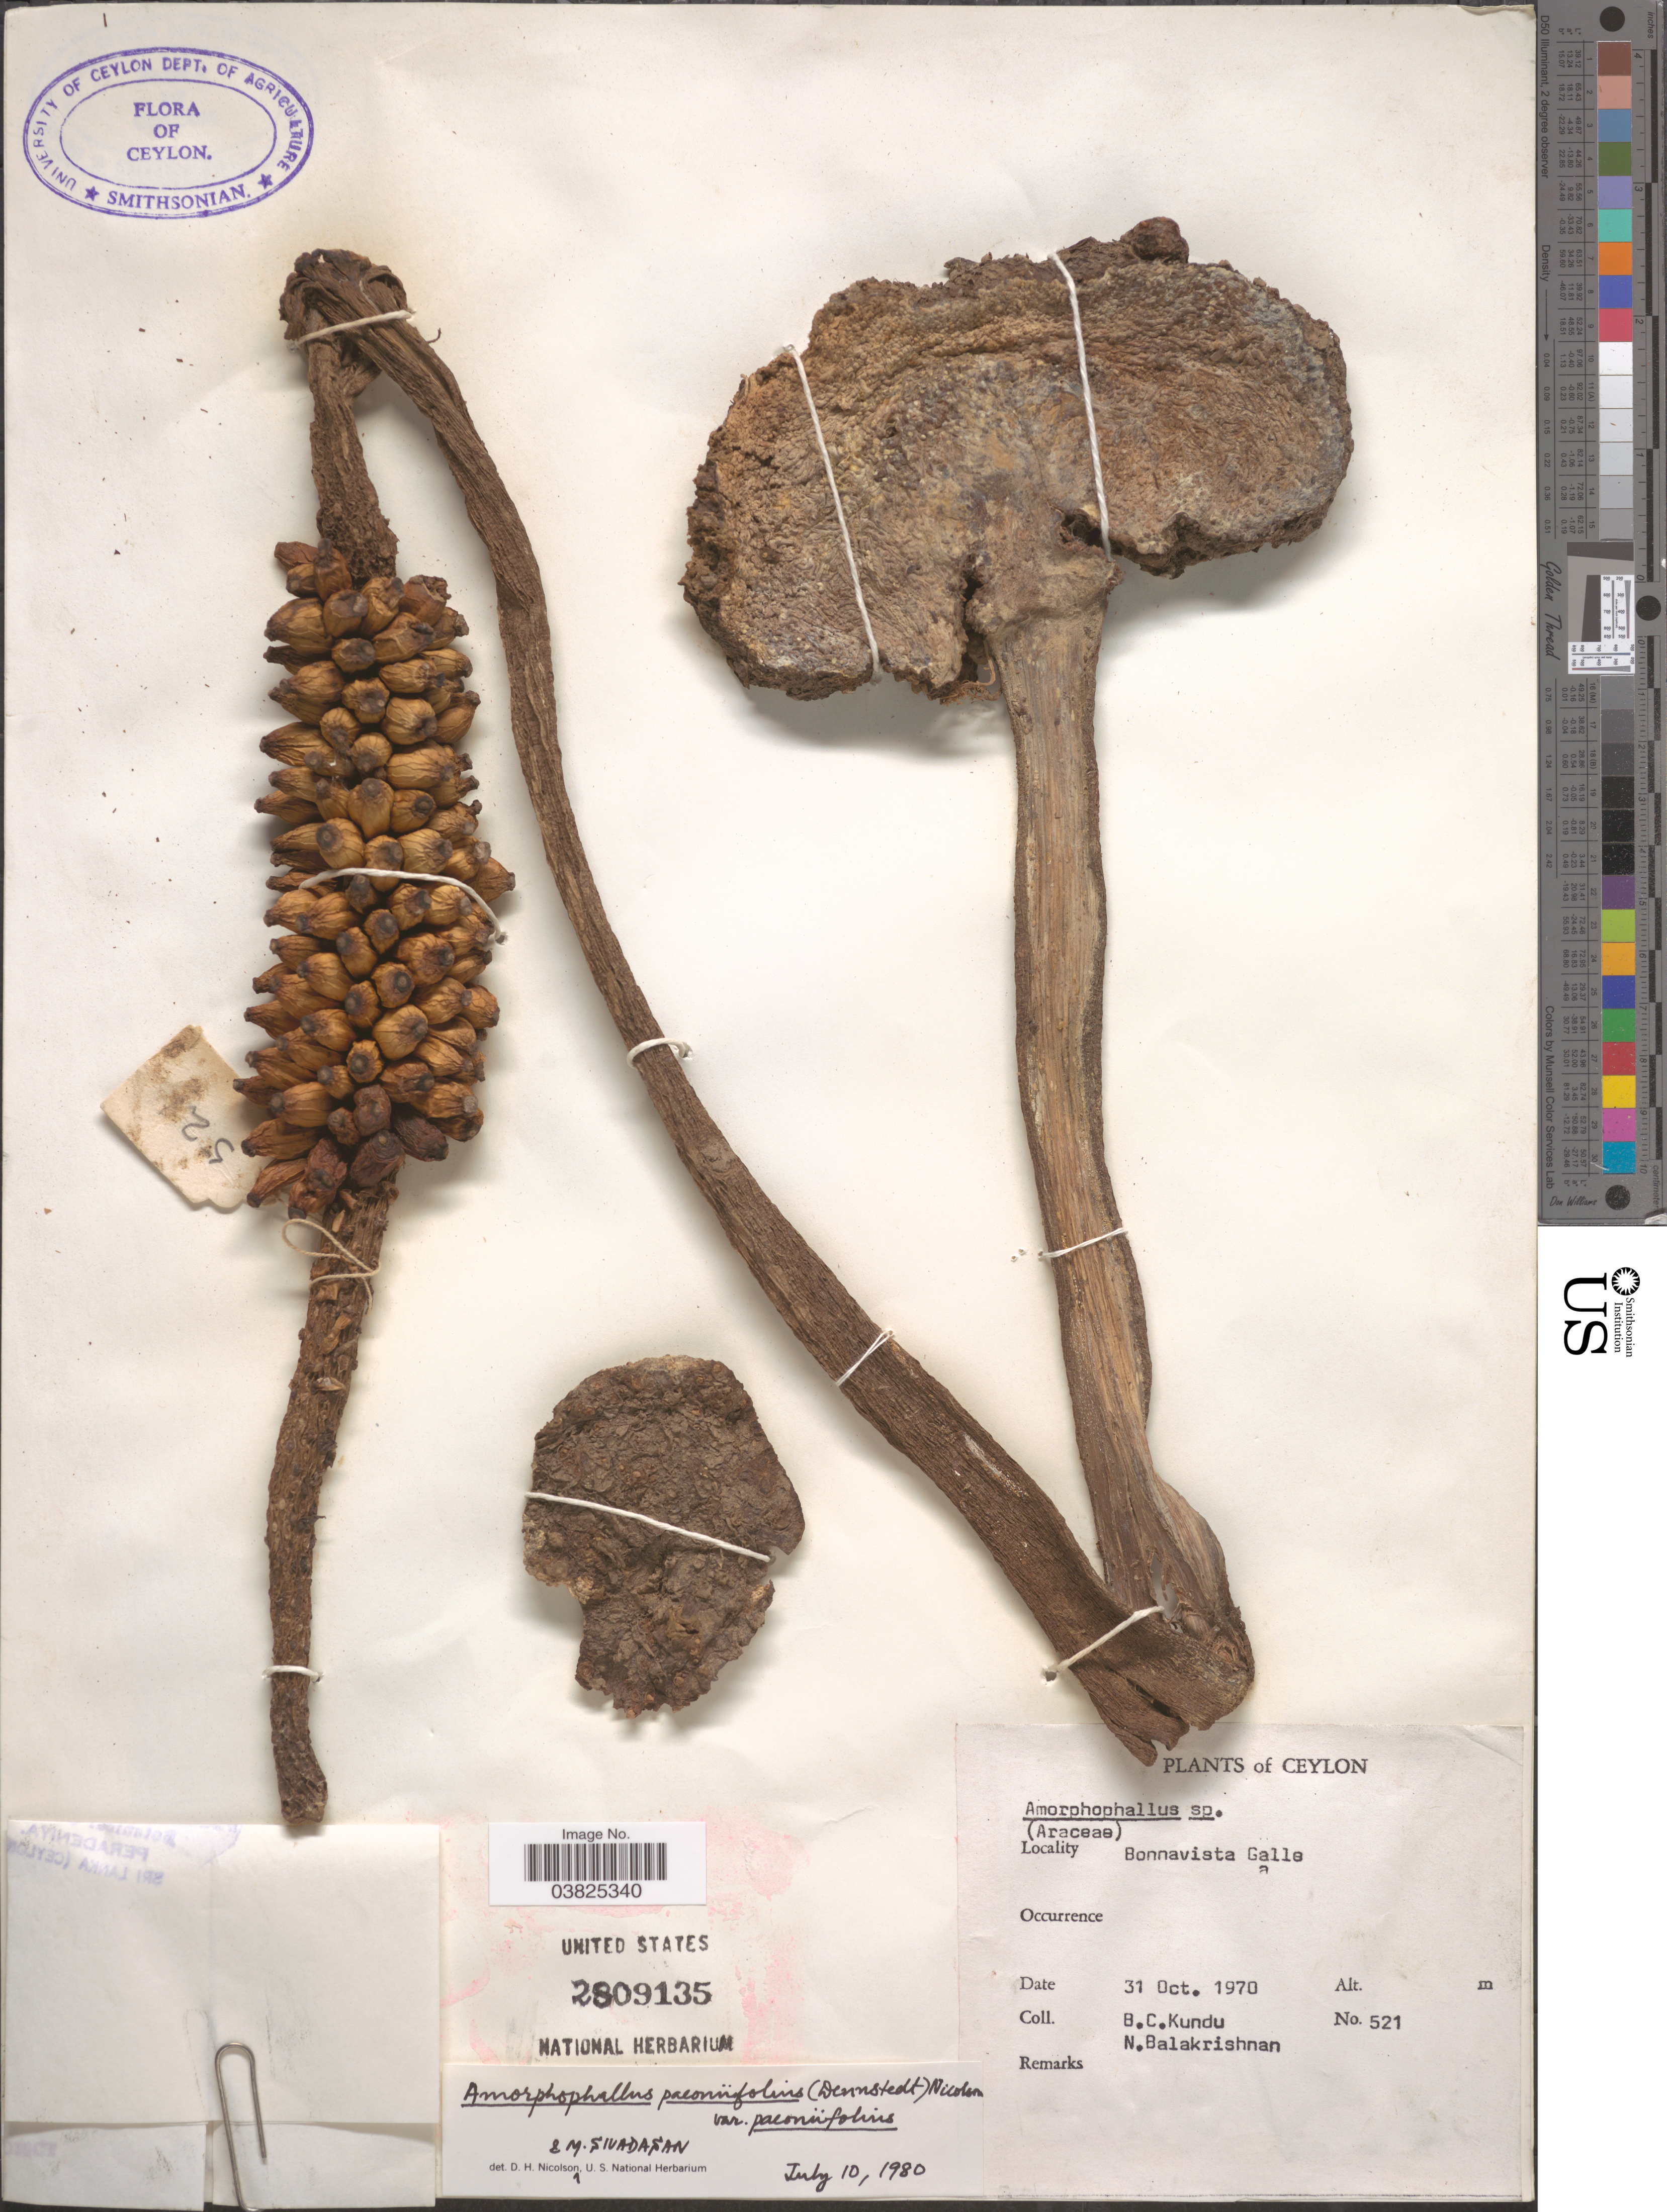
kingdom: Plantae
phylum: Tracheophyta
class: Liliopsida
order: Alismatales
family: Araceae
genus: Amorphophallus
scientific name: Amorphophallus paeoniifolius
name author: (Dennst.) Nicolson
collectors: B. C. Kundu & N. Balakrishnan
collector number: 521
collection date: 1970-10-31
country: Sri Lanka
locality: Ceylon. Bonnavista Galle.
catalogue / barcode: US 2809135